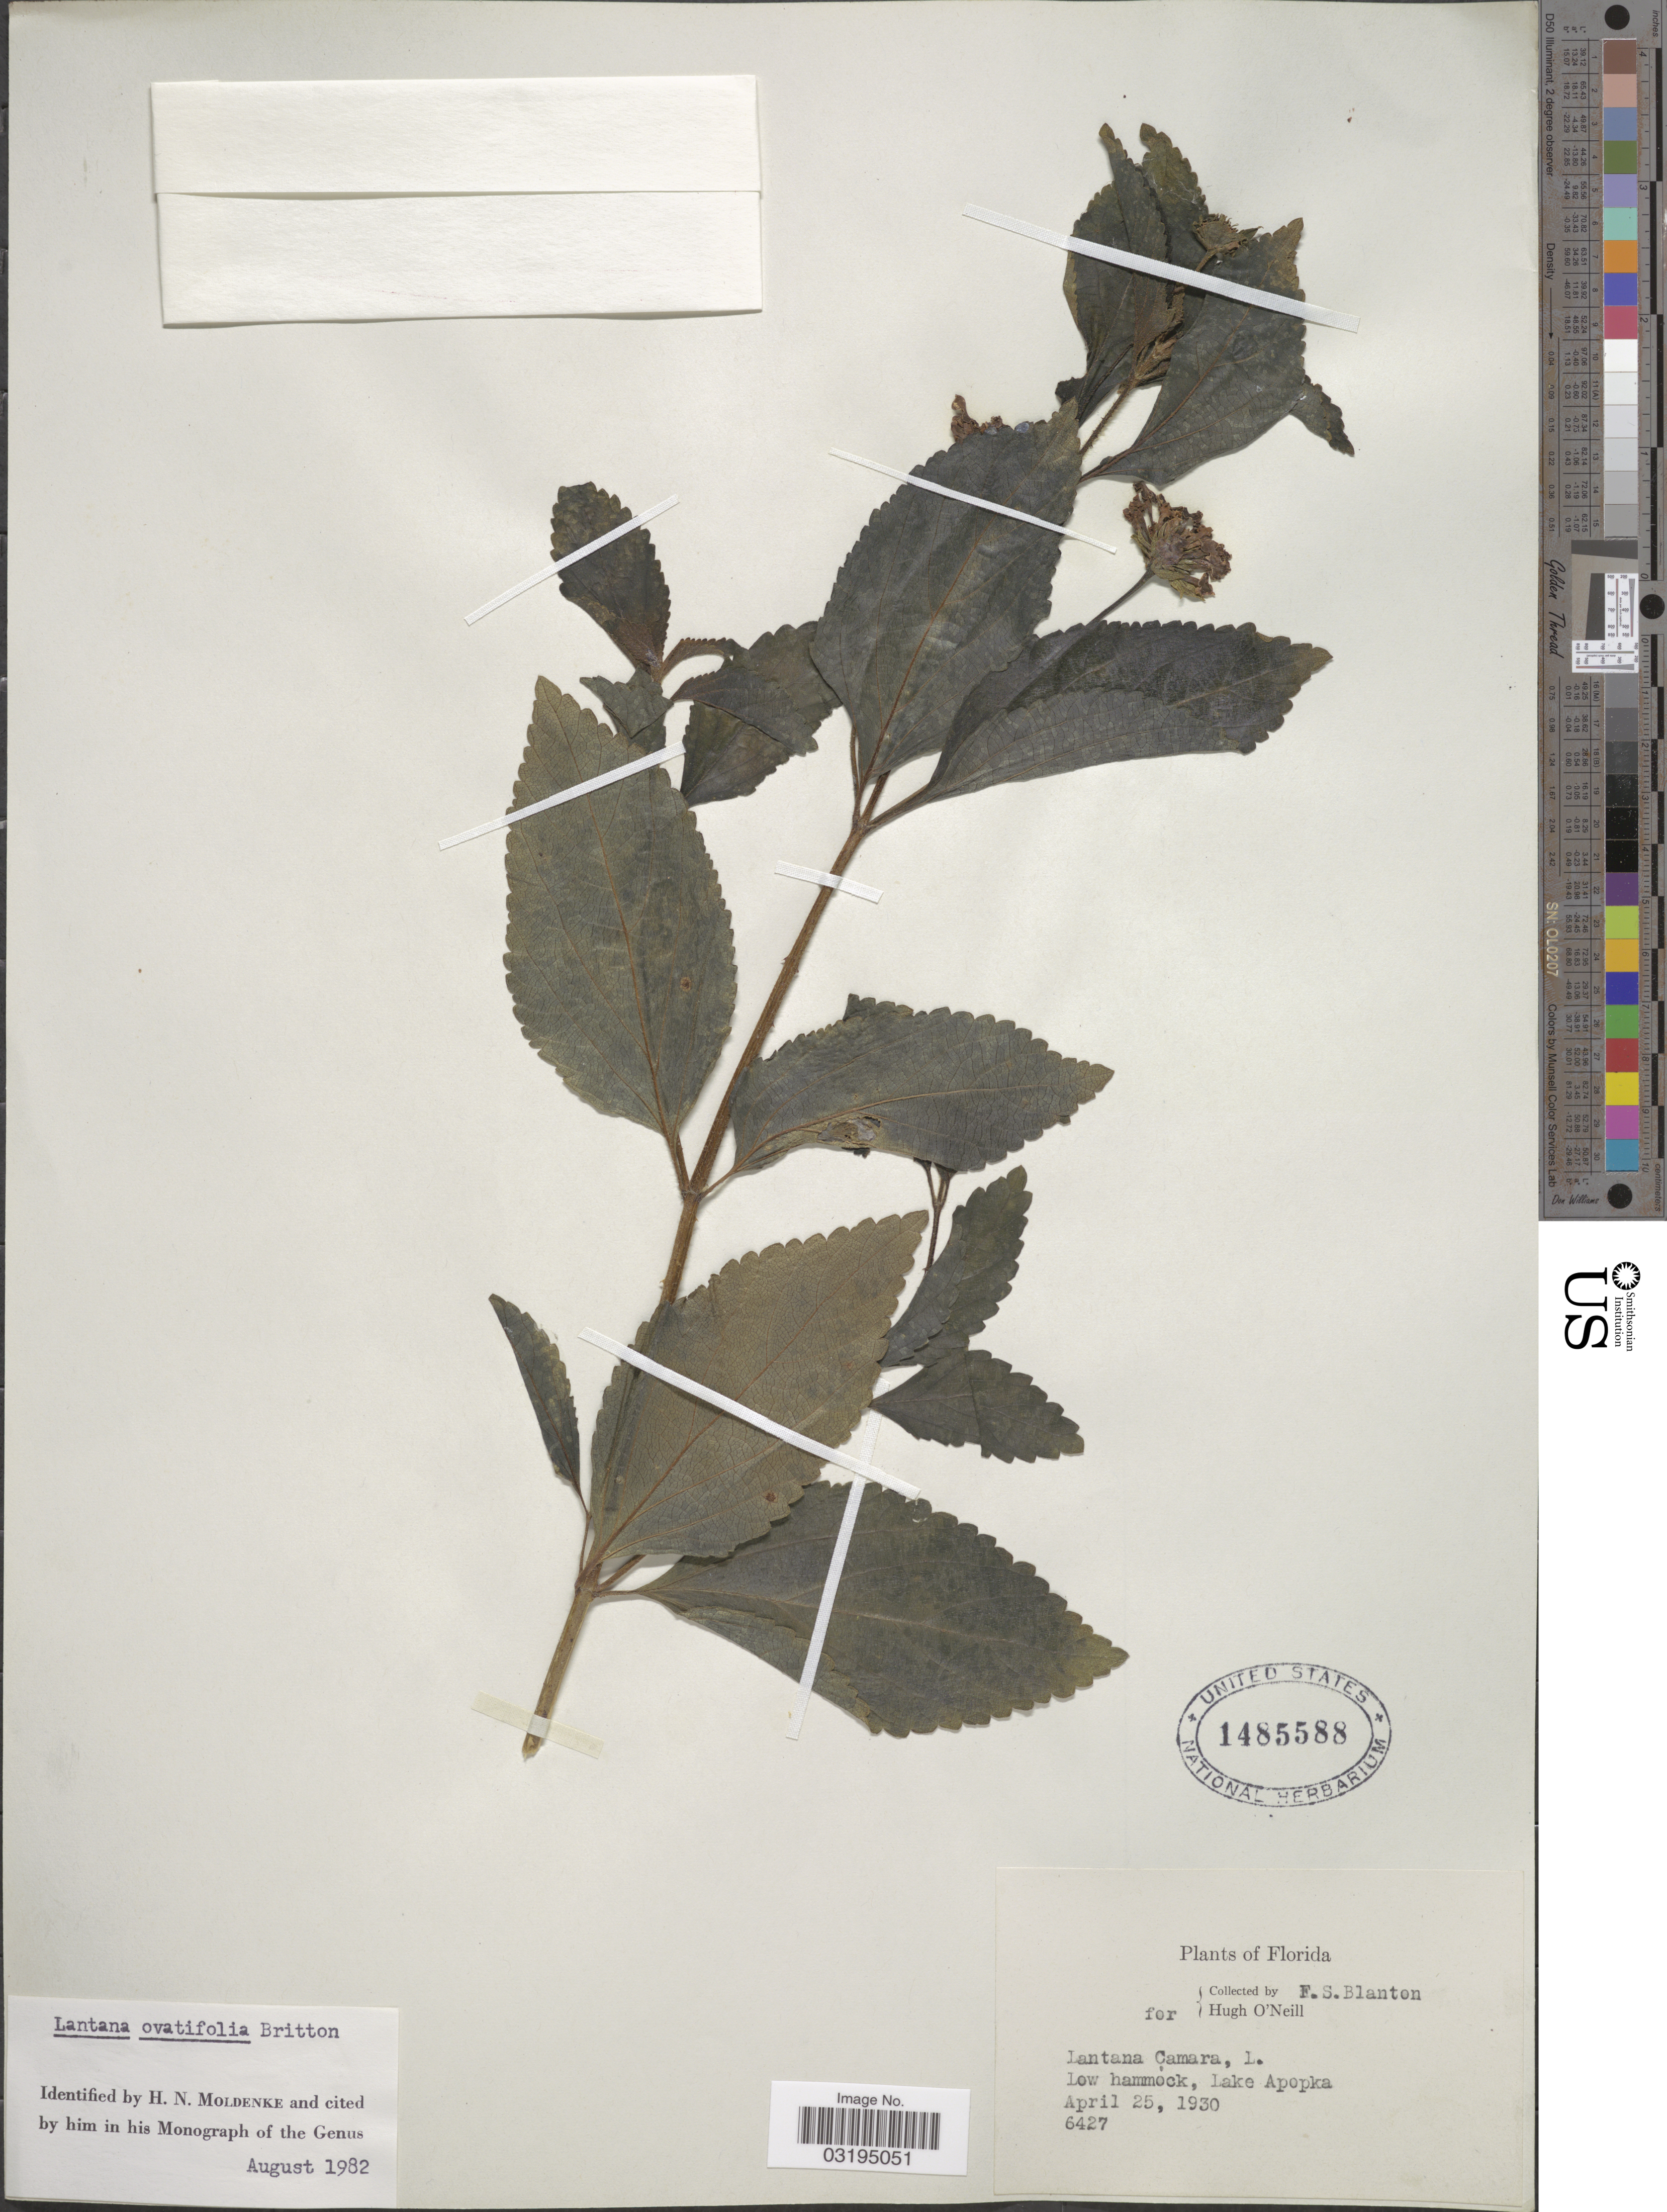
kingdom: Plantae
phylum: Tracheophyta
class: Magnoliopsida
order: Lamiales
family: Verbenaceae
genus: Lantana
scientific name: Lantana ovatifolia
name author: Britton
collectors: F. S. Blanton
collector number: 6427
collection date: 1930-04-25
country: United States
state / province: Florida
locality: Low hammock, Lake Apopka.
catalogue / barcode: US 1485588